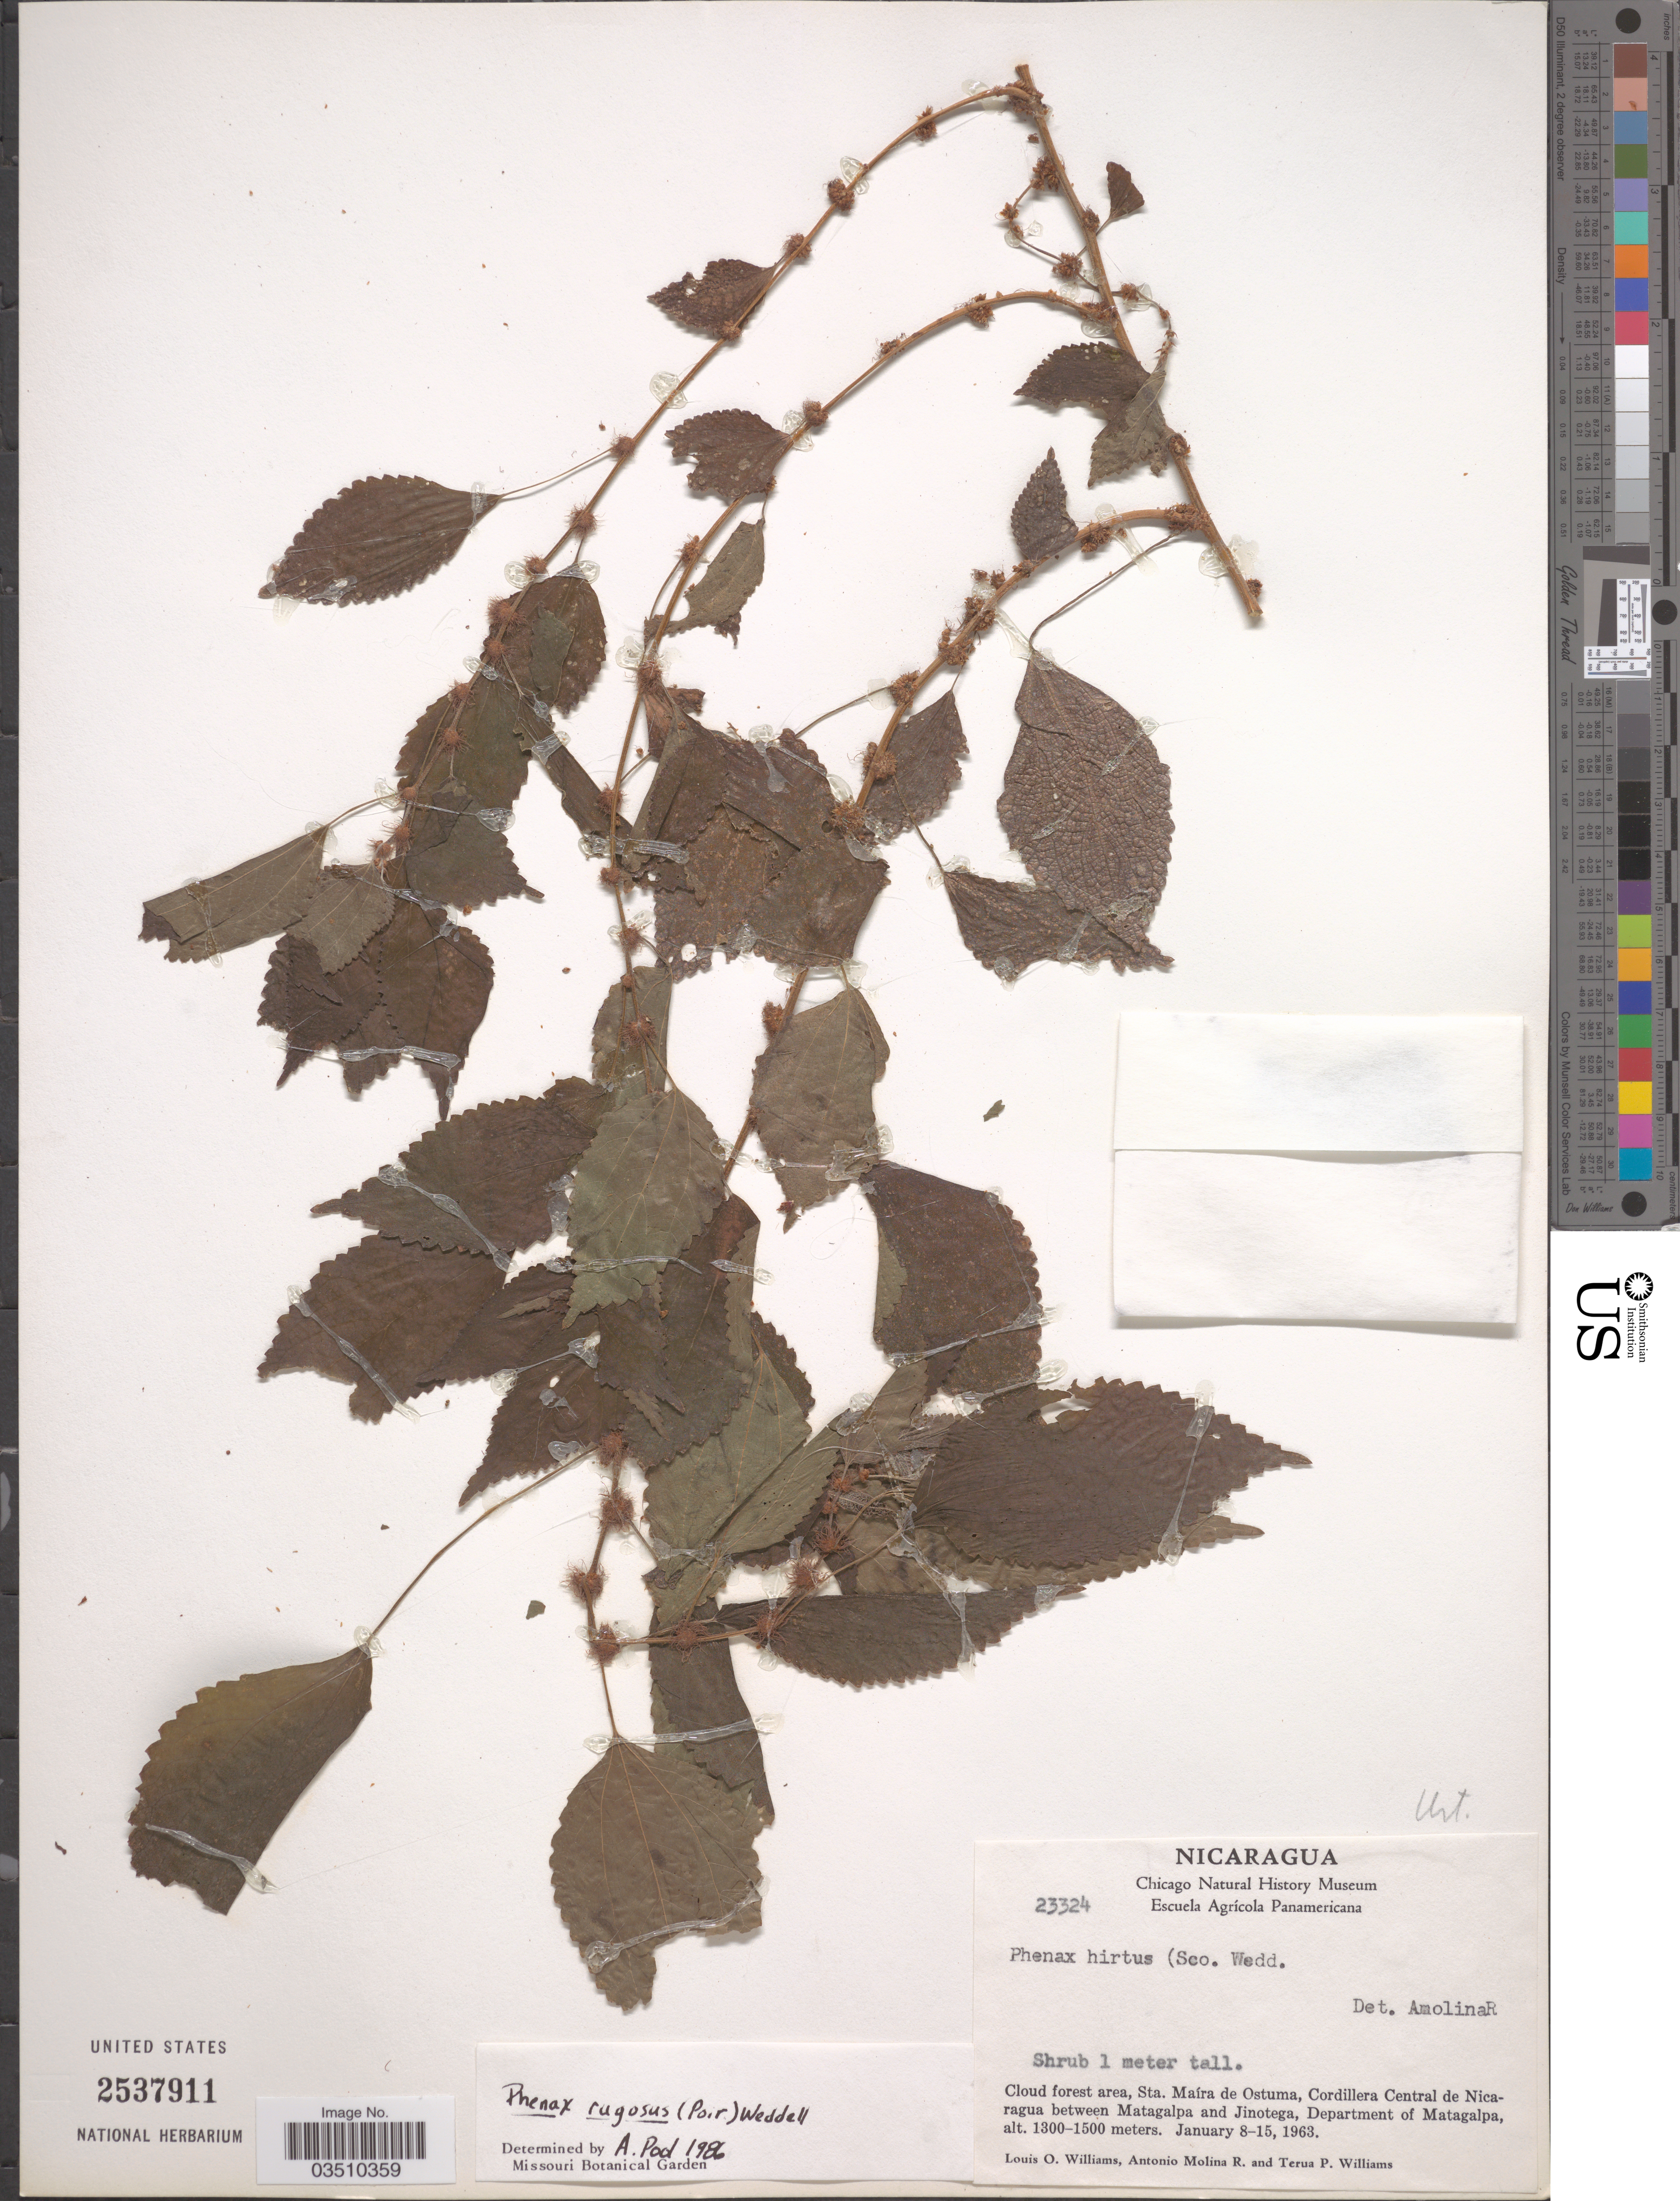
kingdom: Plantae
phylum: Tracheophyta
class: Magnoliopsida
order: Rosales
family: Urticaceae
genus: Phenax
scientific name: Phenax rugosus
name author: (Poir.) Wedd.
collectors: L. O. Williams, A. Molina R. & T. Williams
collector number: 23324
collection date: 1963-01-08/1963-01-15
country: Nicaragua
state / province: Matagalpa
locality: Sta. Maíra de Ostuma, Cordillera Central de Nicaragua between Matagalpa and Jinotega, Department of Matagalpa.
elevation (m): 1300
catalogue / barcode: US 2537911